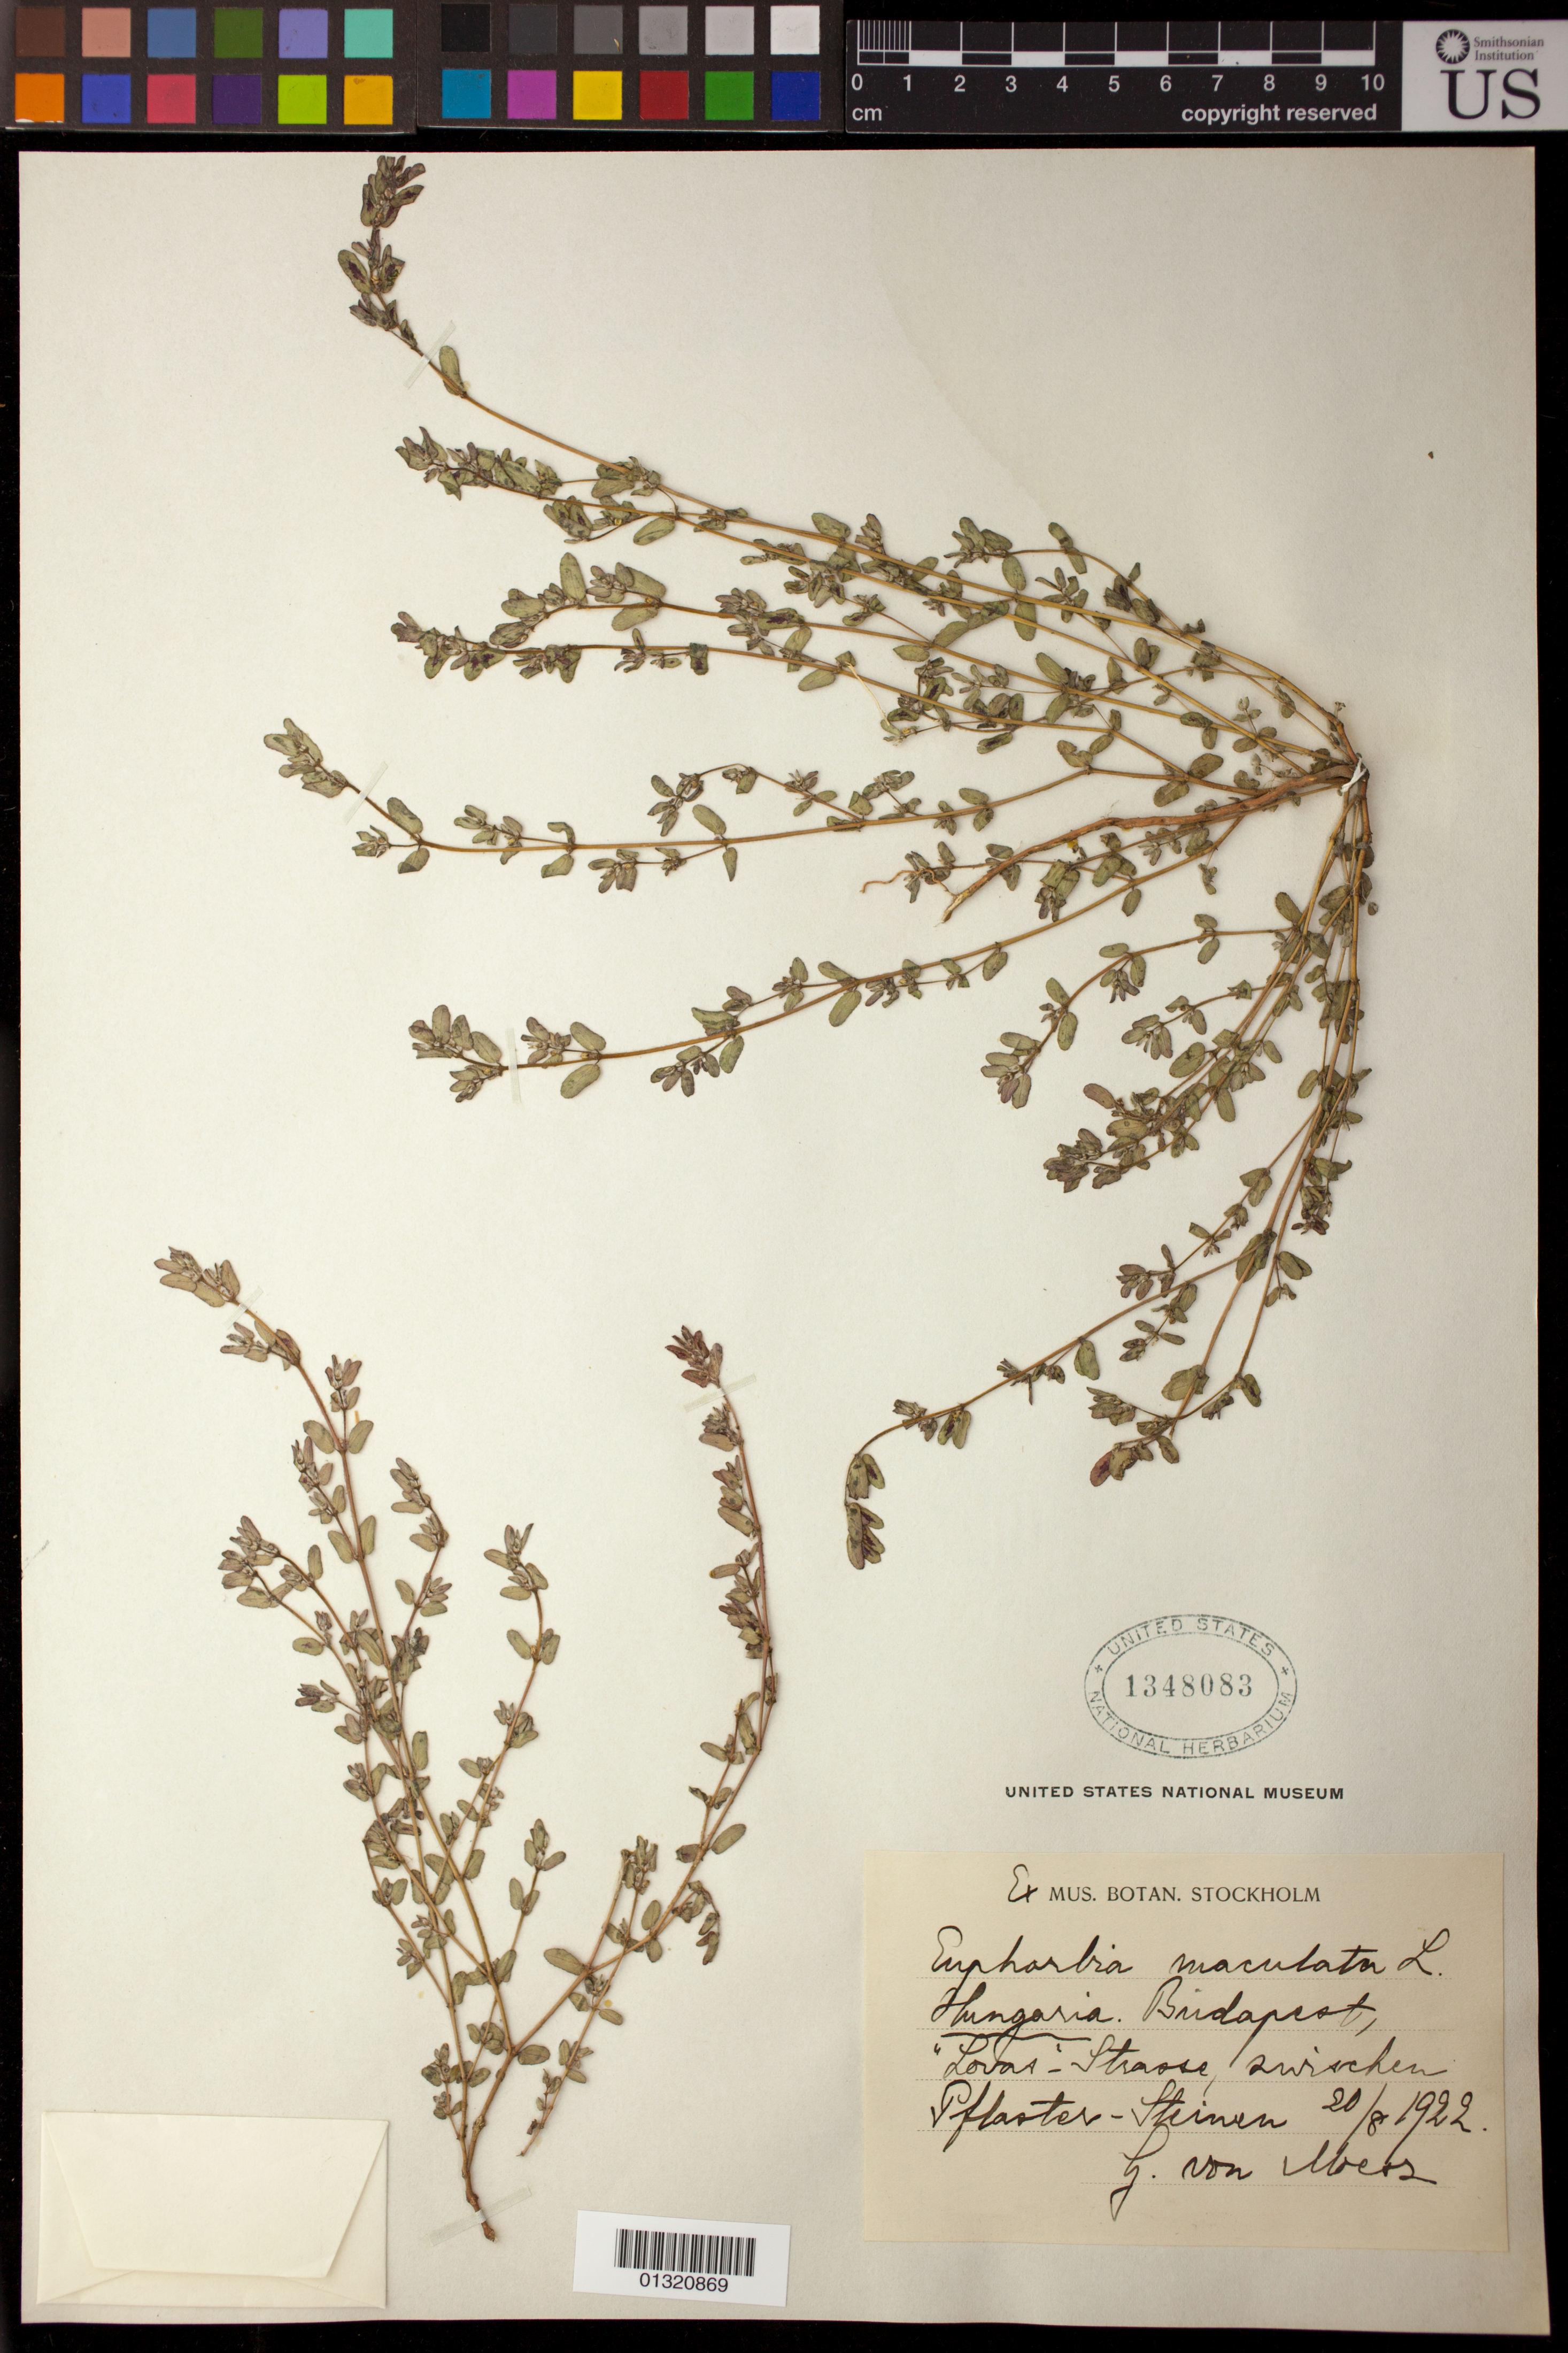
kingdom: Plantae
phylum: Tracheophyta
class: Magnoliopsida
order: Malpighiales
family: Euphorbiaceae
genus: Euphorbia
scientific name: Euphorbia maculata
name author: L.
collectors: G. Moesz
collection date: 1922-08-20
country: Hungary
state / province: Budapest, Capital District of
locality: Lovas Strasse, swischen Pflaster-Steinen [Pflastersteinen]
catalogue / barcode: US 1348083